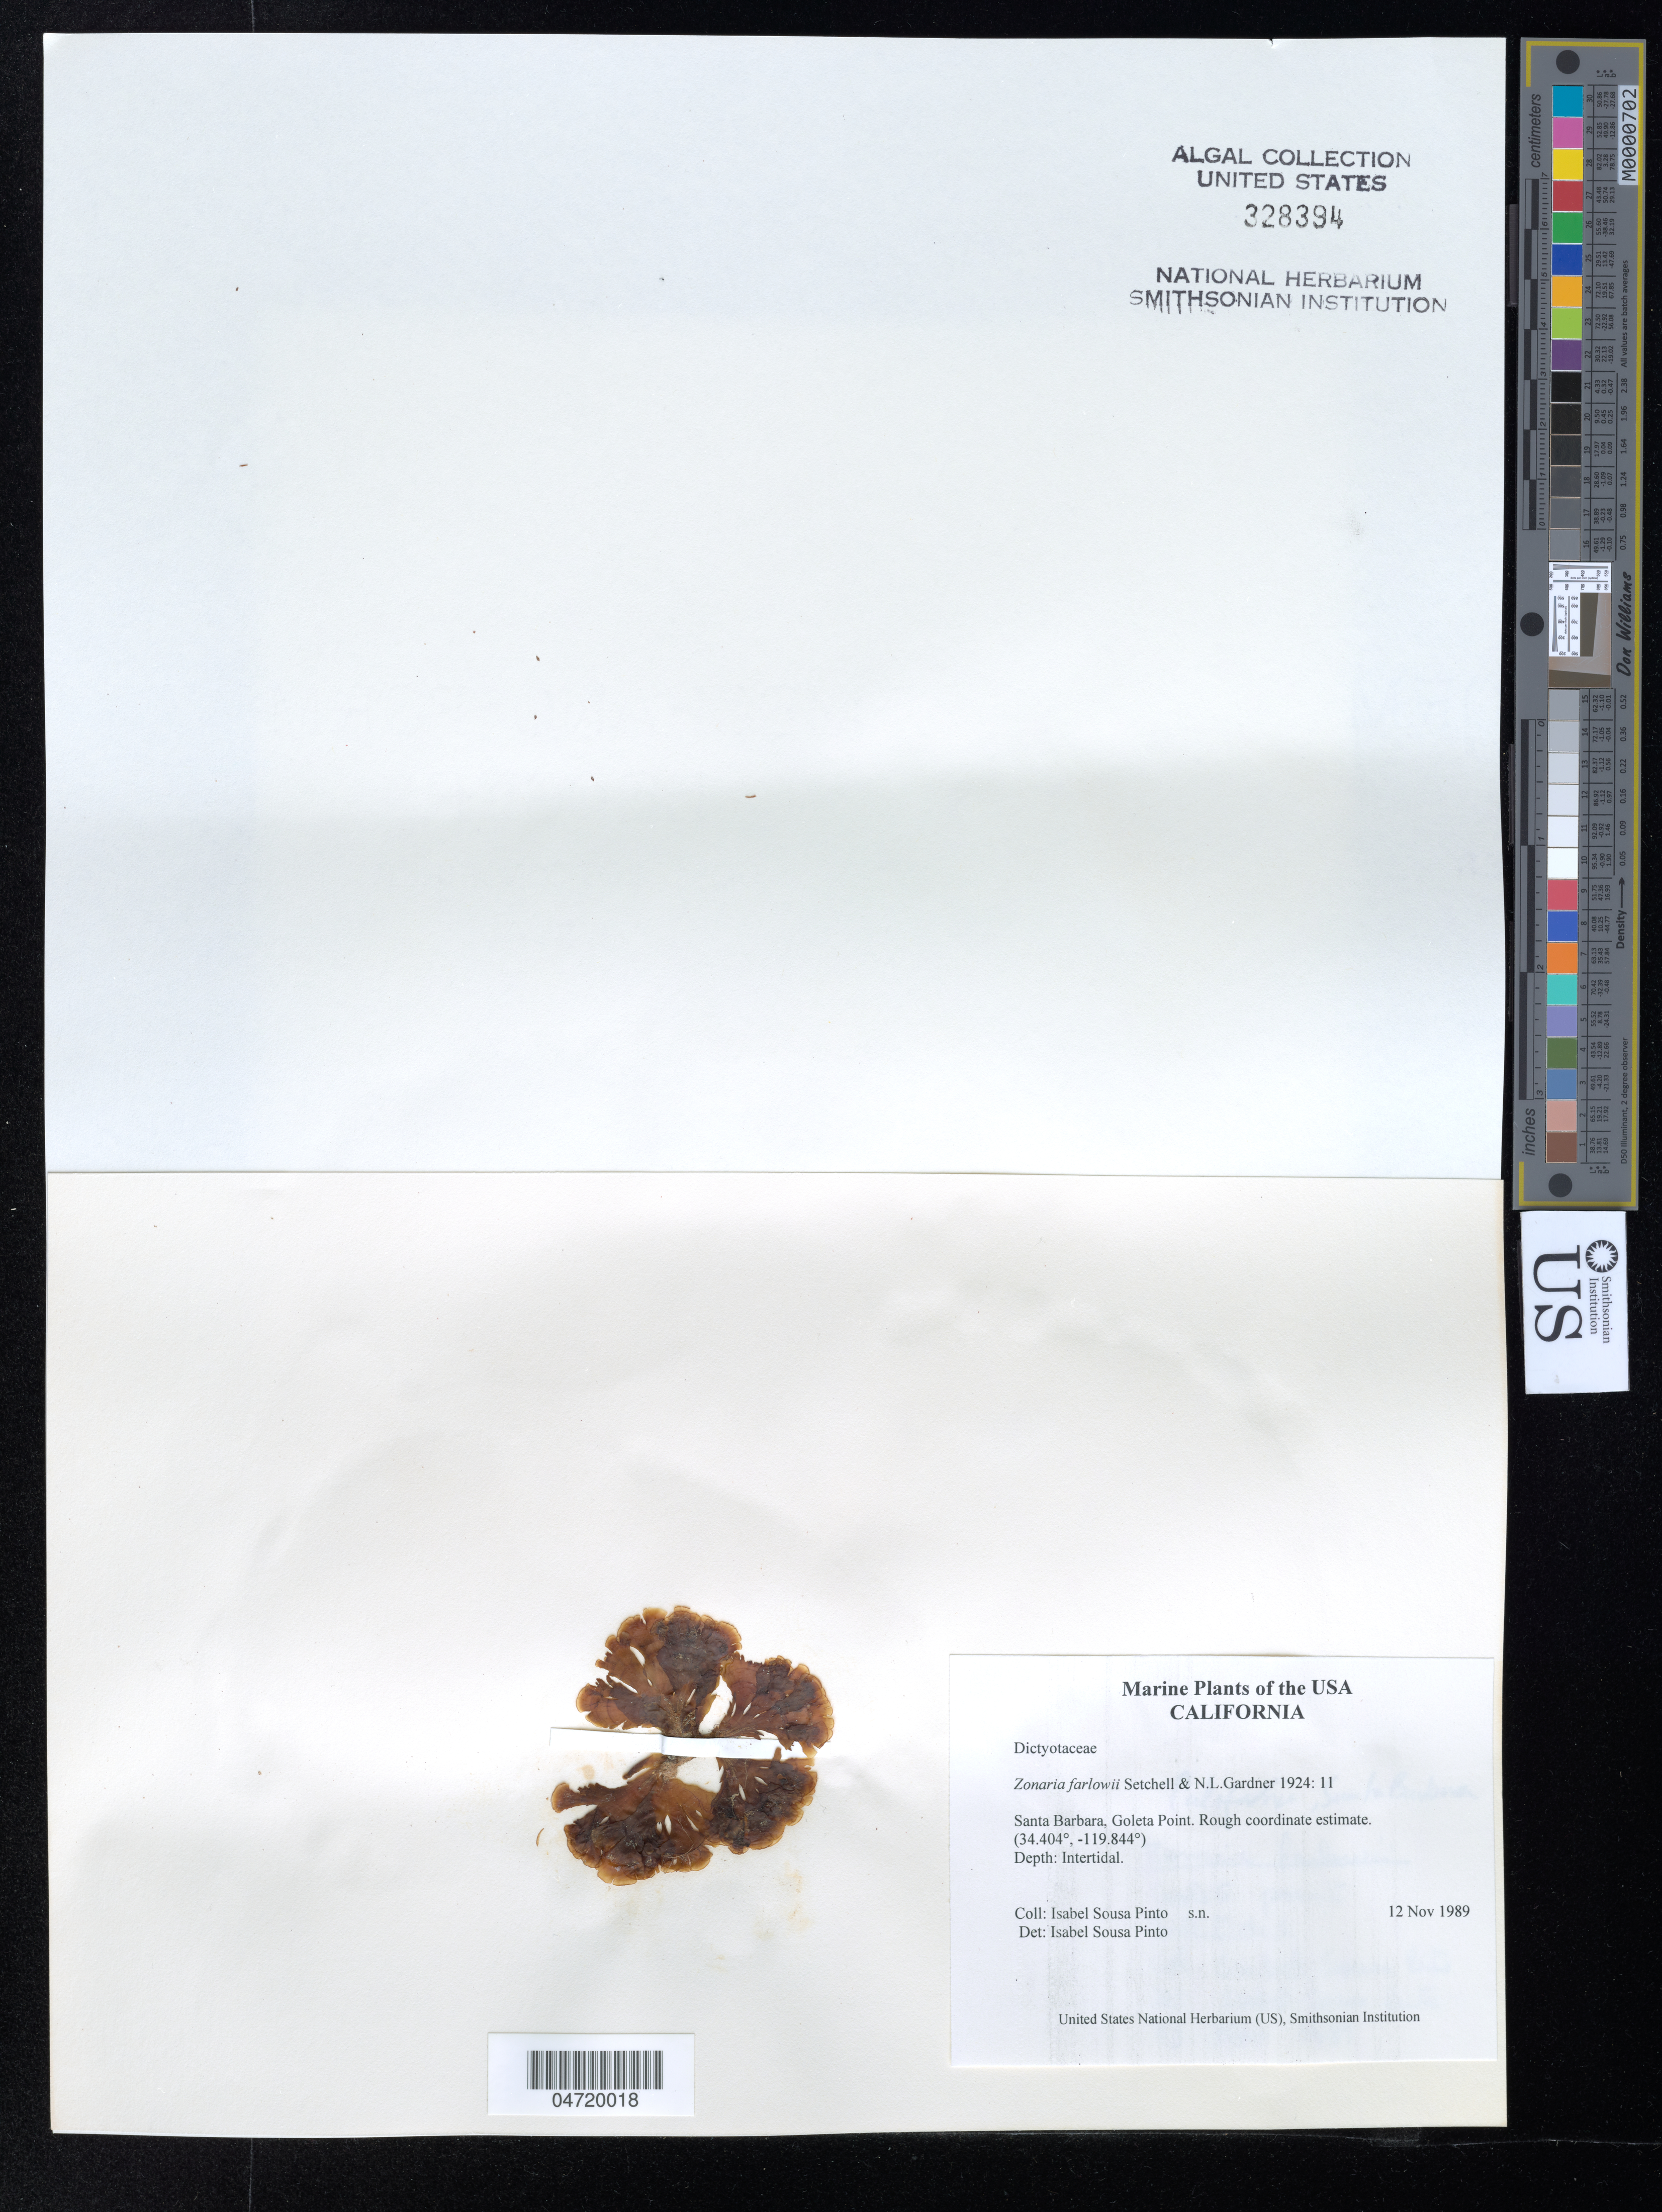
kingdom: Chromista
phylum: Ochrophyta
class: Phaeophyceae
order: Dictyotales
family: Dictyotaceae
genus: Zonaria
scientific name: Zonaria farlowii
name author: Setch. & N.L. Gardner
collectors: I. Sousa Pinto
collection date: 1989-11-12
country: United States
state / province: California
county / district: Santa Barbara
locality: Santa Barbara. Goleta Point.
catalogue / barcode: US 328394